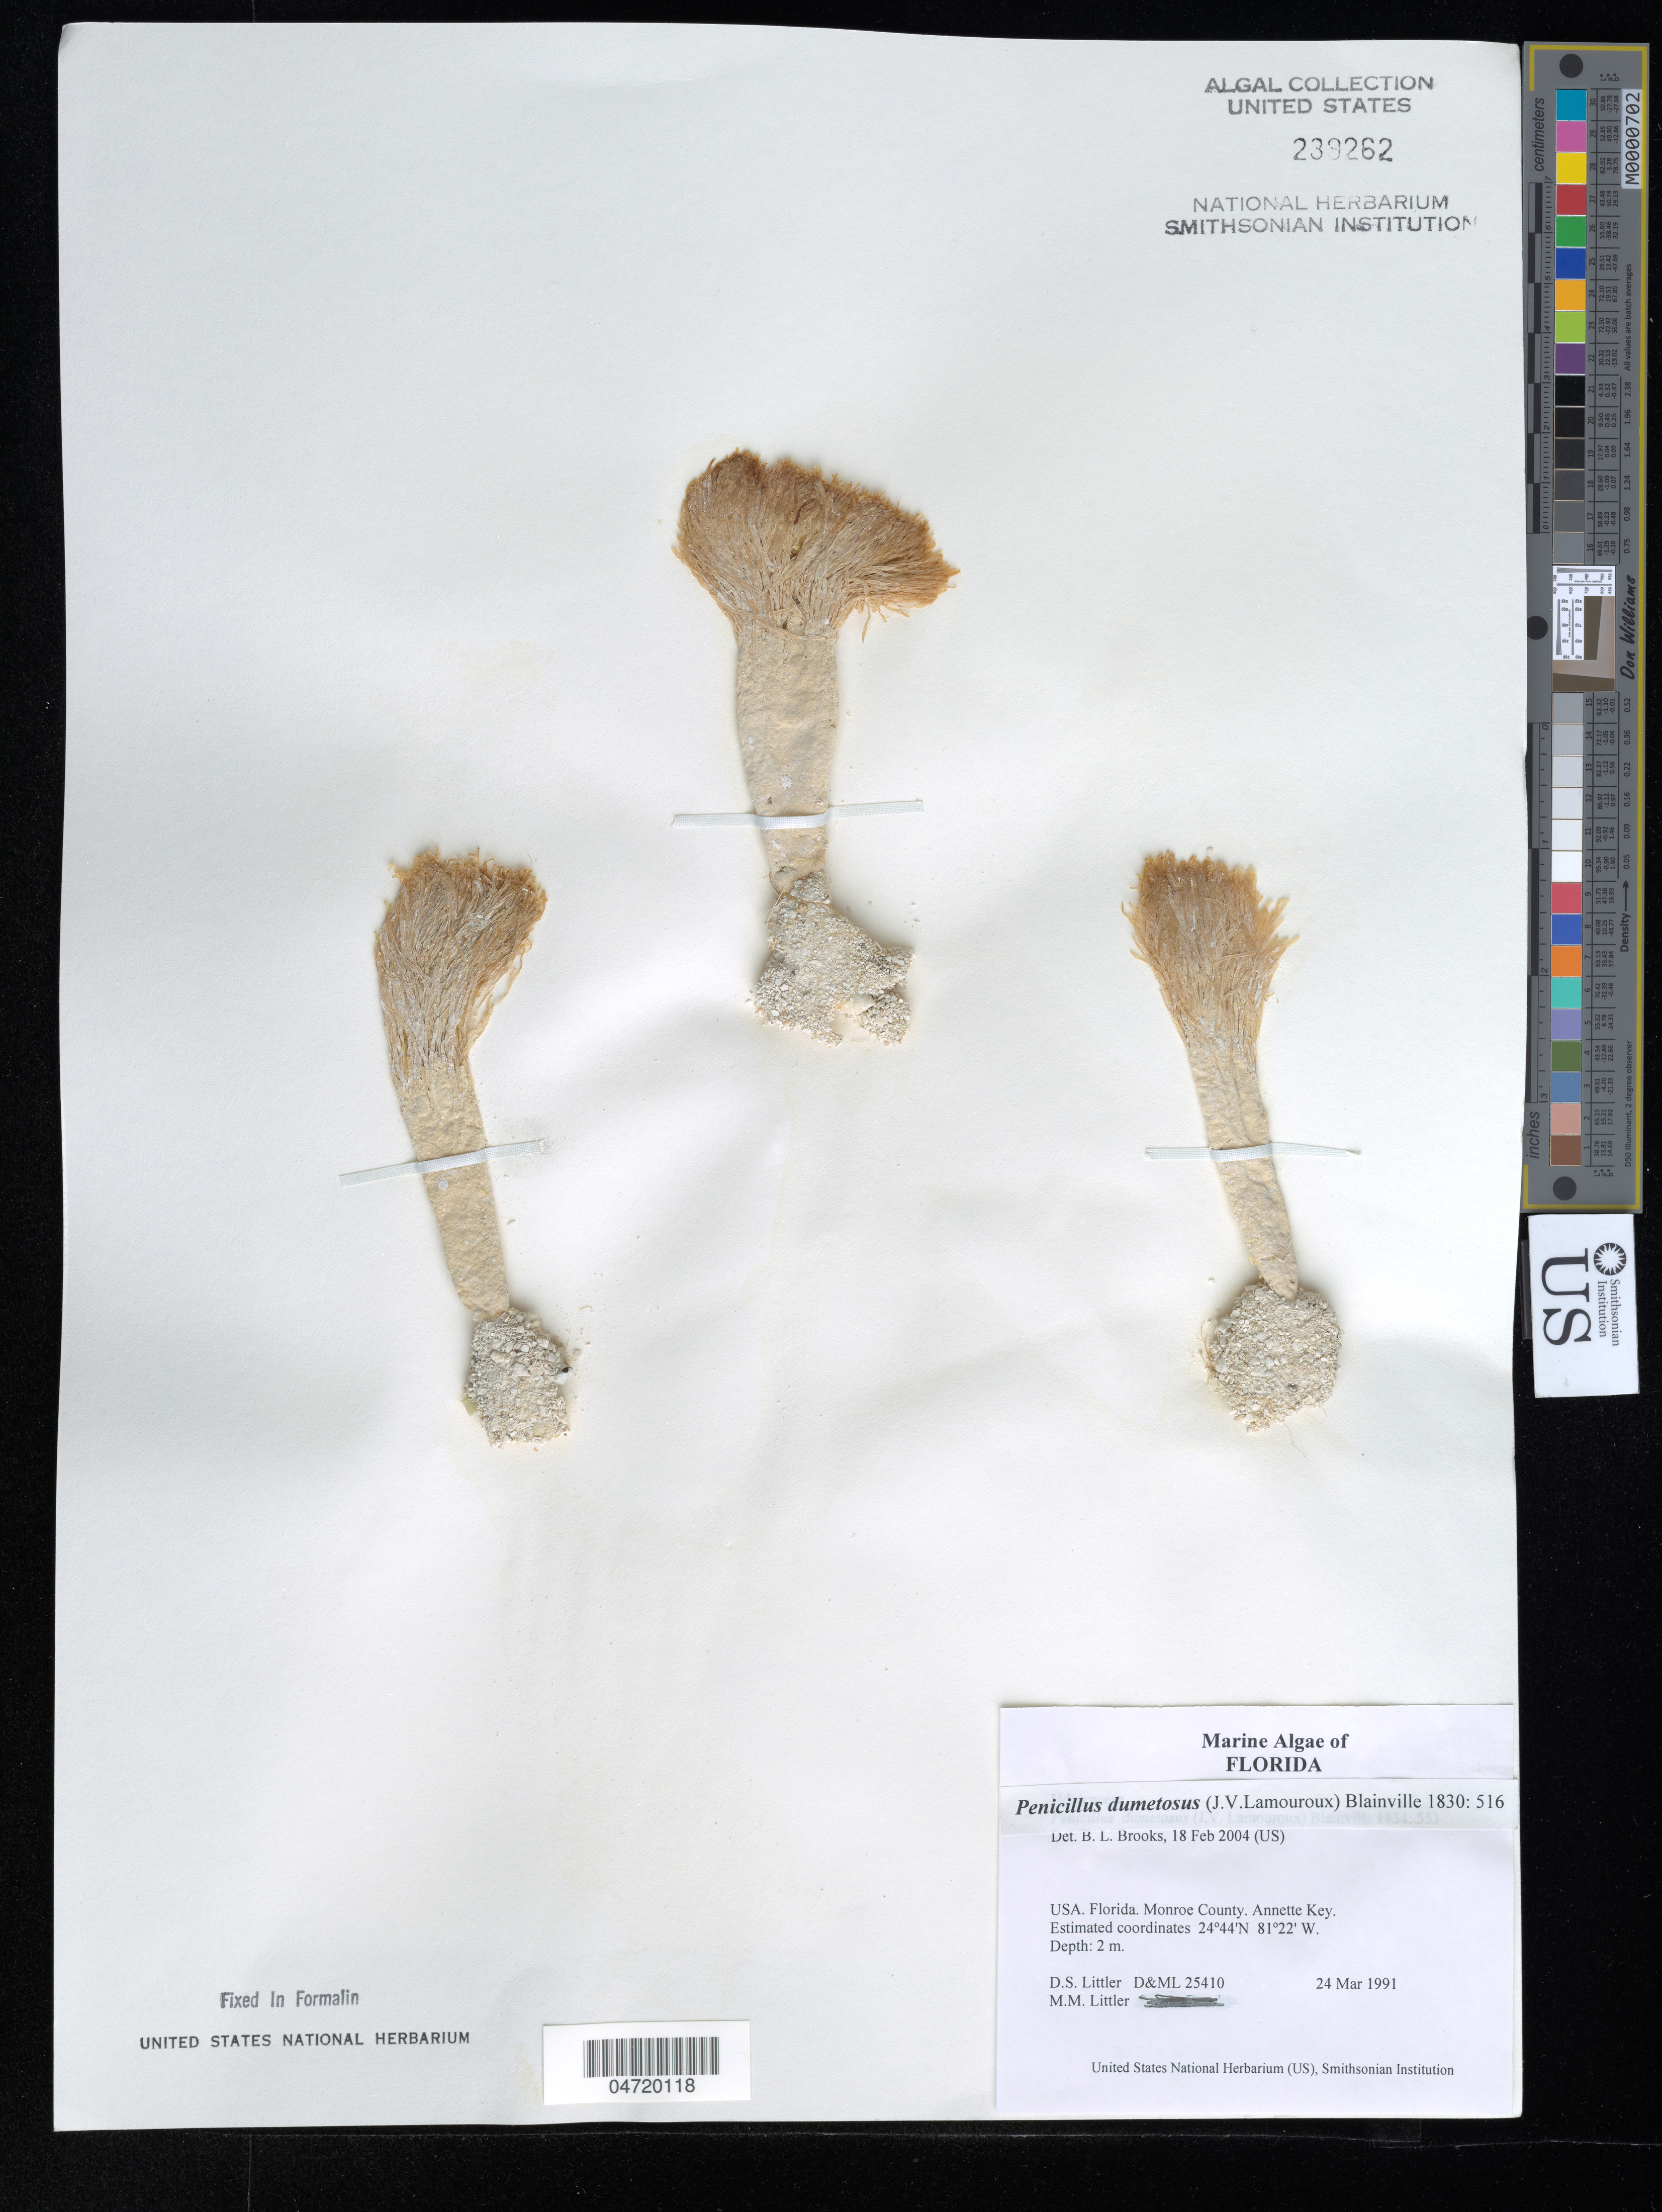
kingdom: Plantae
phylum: Chlorophyta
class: Ulvophyceae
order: Bryopsidales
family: Udoteaceae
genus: Penicillus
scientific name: Penicillus dumetosus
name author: (J.V.Lamouroux) Blainville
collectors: D. S. Littler & M. M. Littler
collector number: D&ML25410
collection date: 1991-03-24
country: United States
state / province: Florida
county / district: Monroe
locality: Monroe County. Annette Key.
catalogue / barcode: US 239262